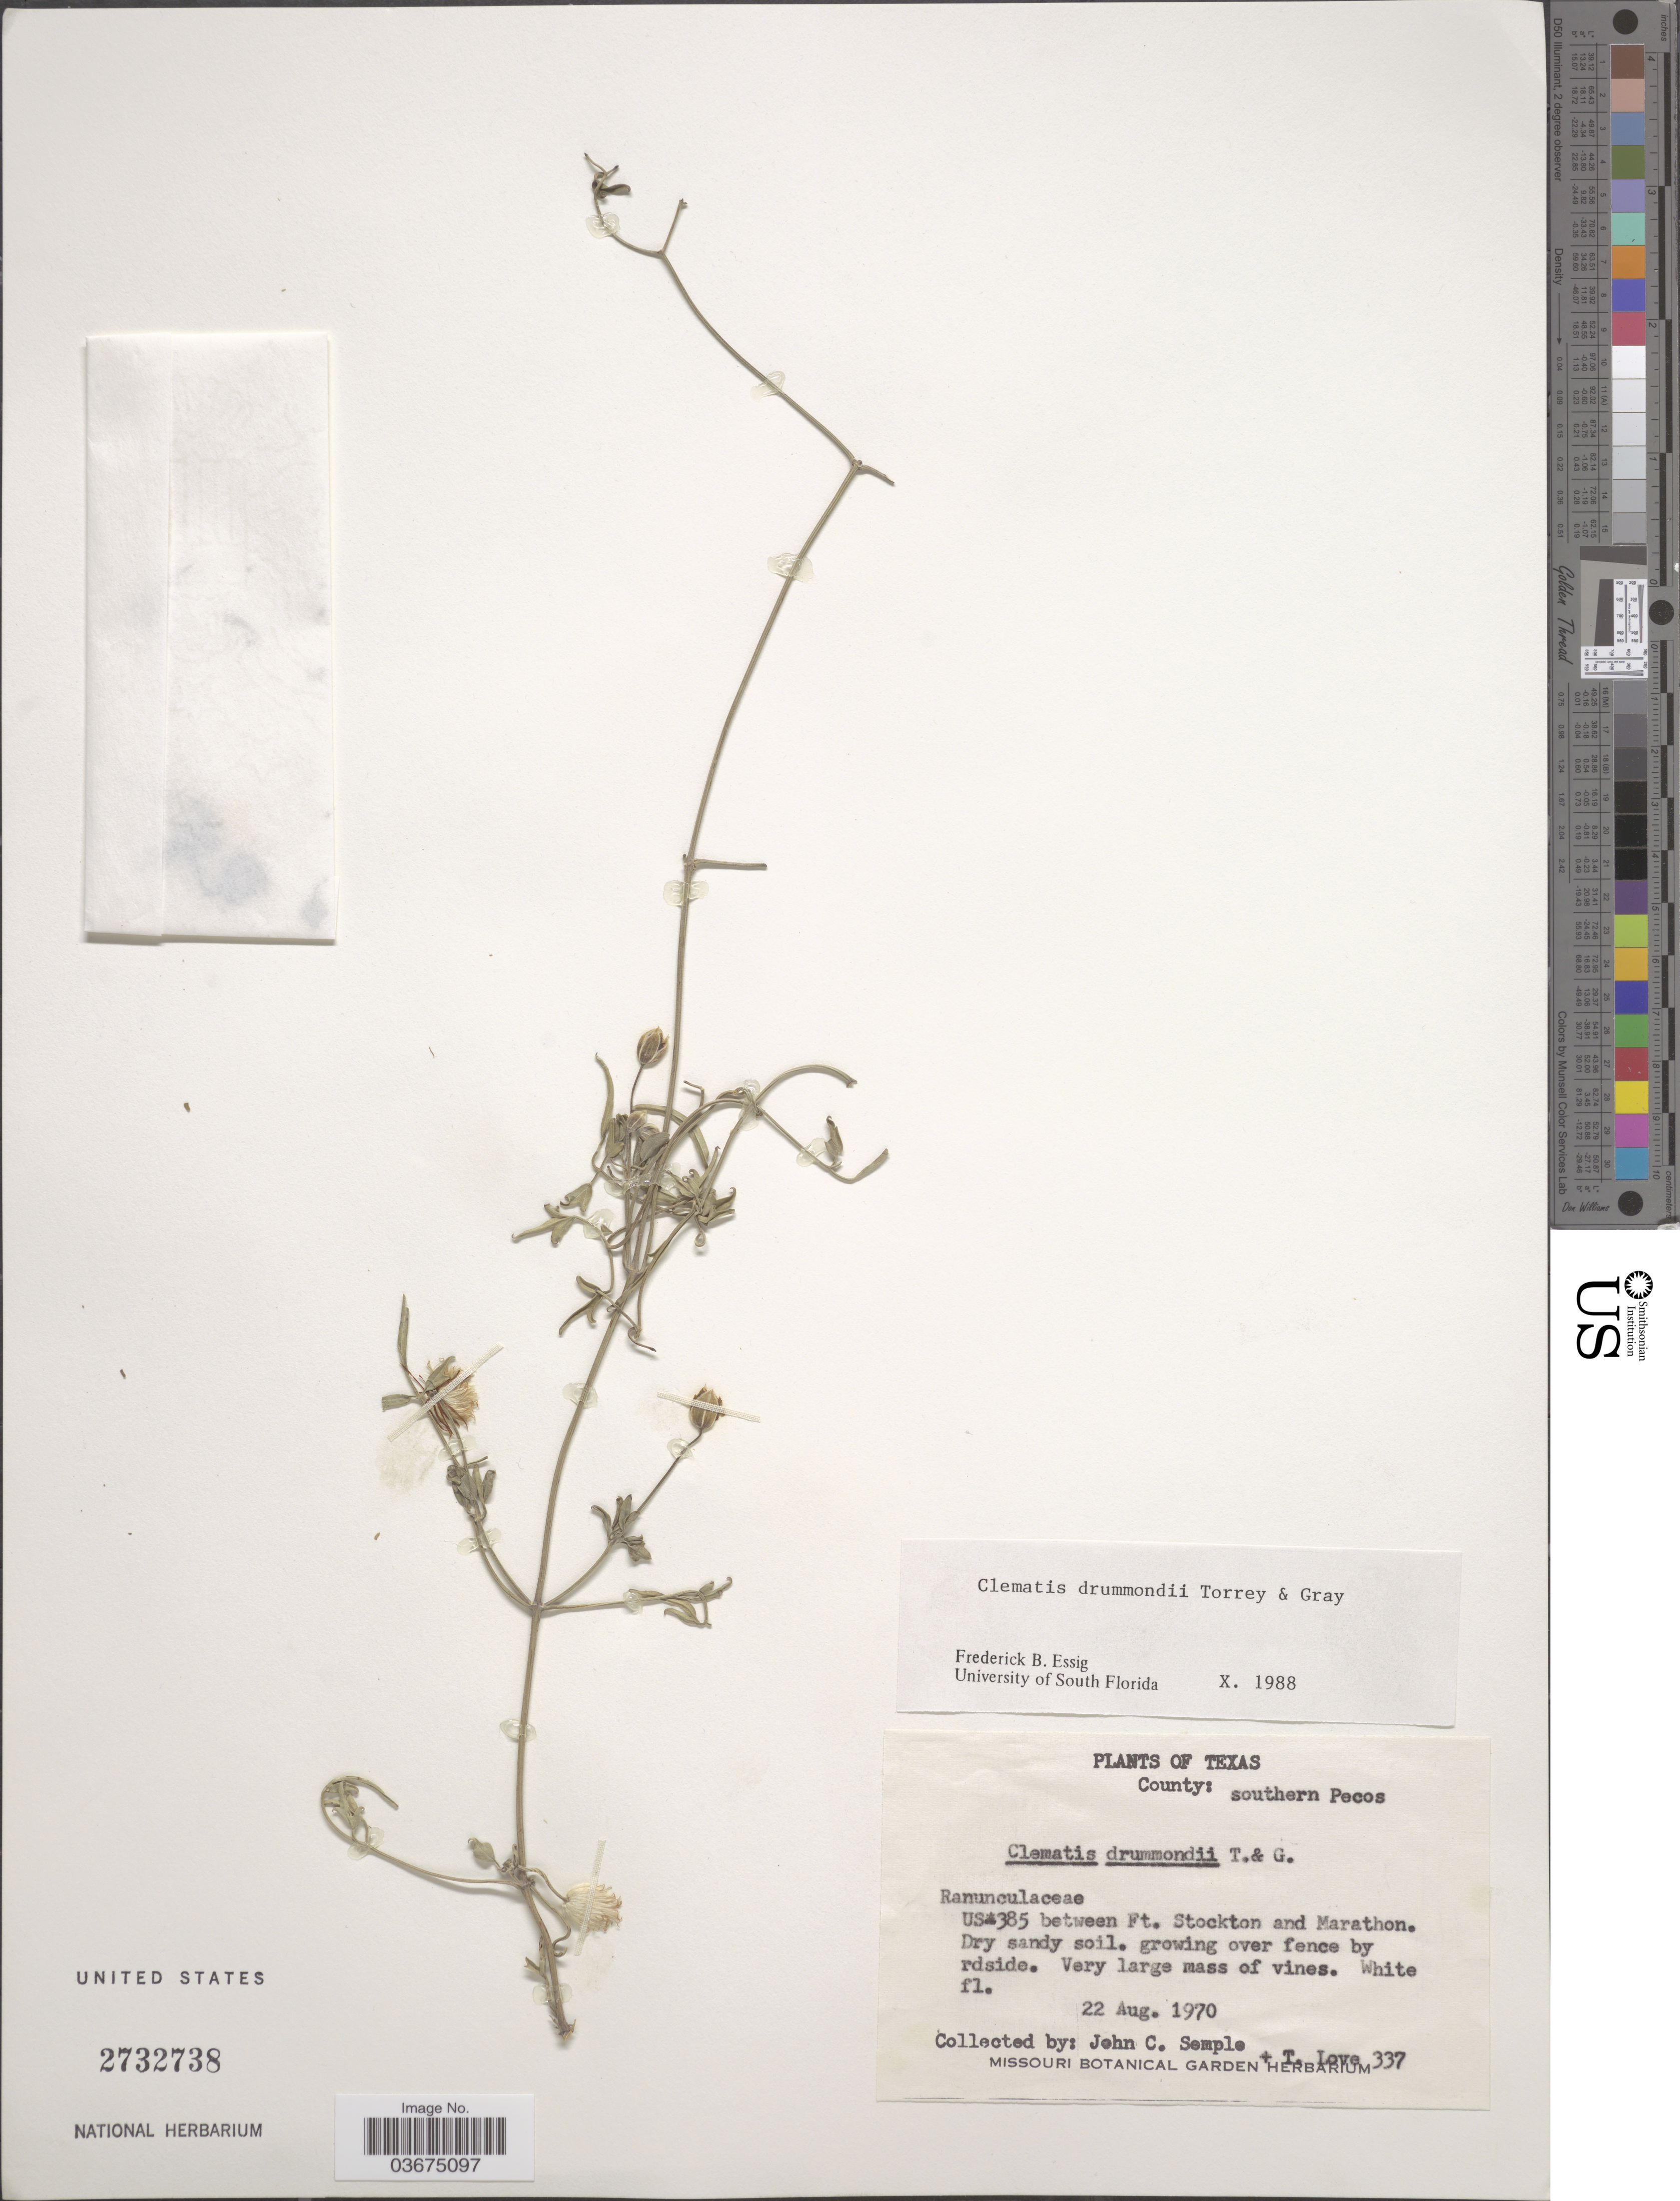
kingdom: Plantae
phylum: Tracheophyta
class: Magnoliopsida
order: Ranunculales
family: Ranunculaceae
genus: Clematis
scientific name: Clematis drummondii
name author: Torr. & A. Gray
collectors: J. C. Semple & T. Love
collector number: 337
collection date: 1970-08-22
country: United States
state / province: Texas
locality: County: southern Pecos. US-385 between Ft. Stockton and Marathon.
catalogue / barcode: US 2732738